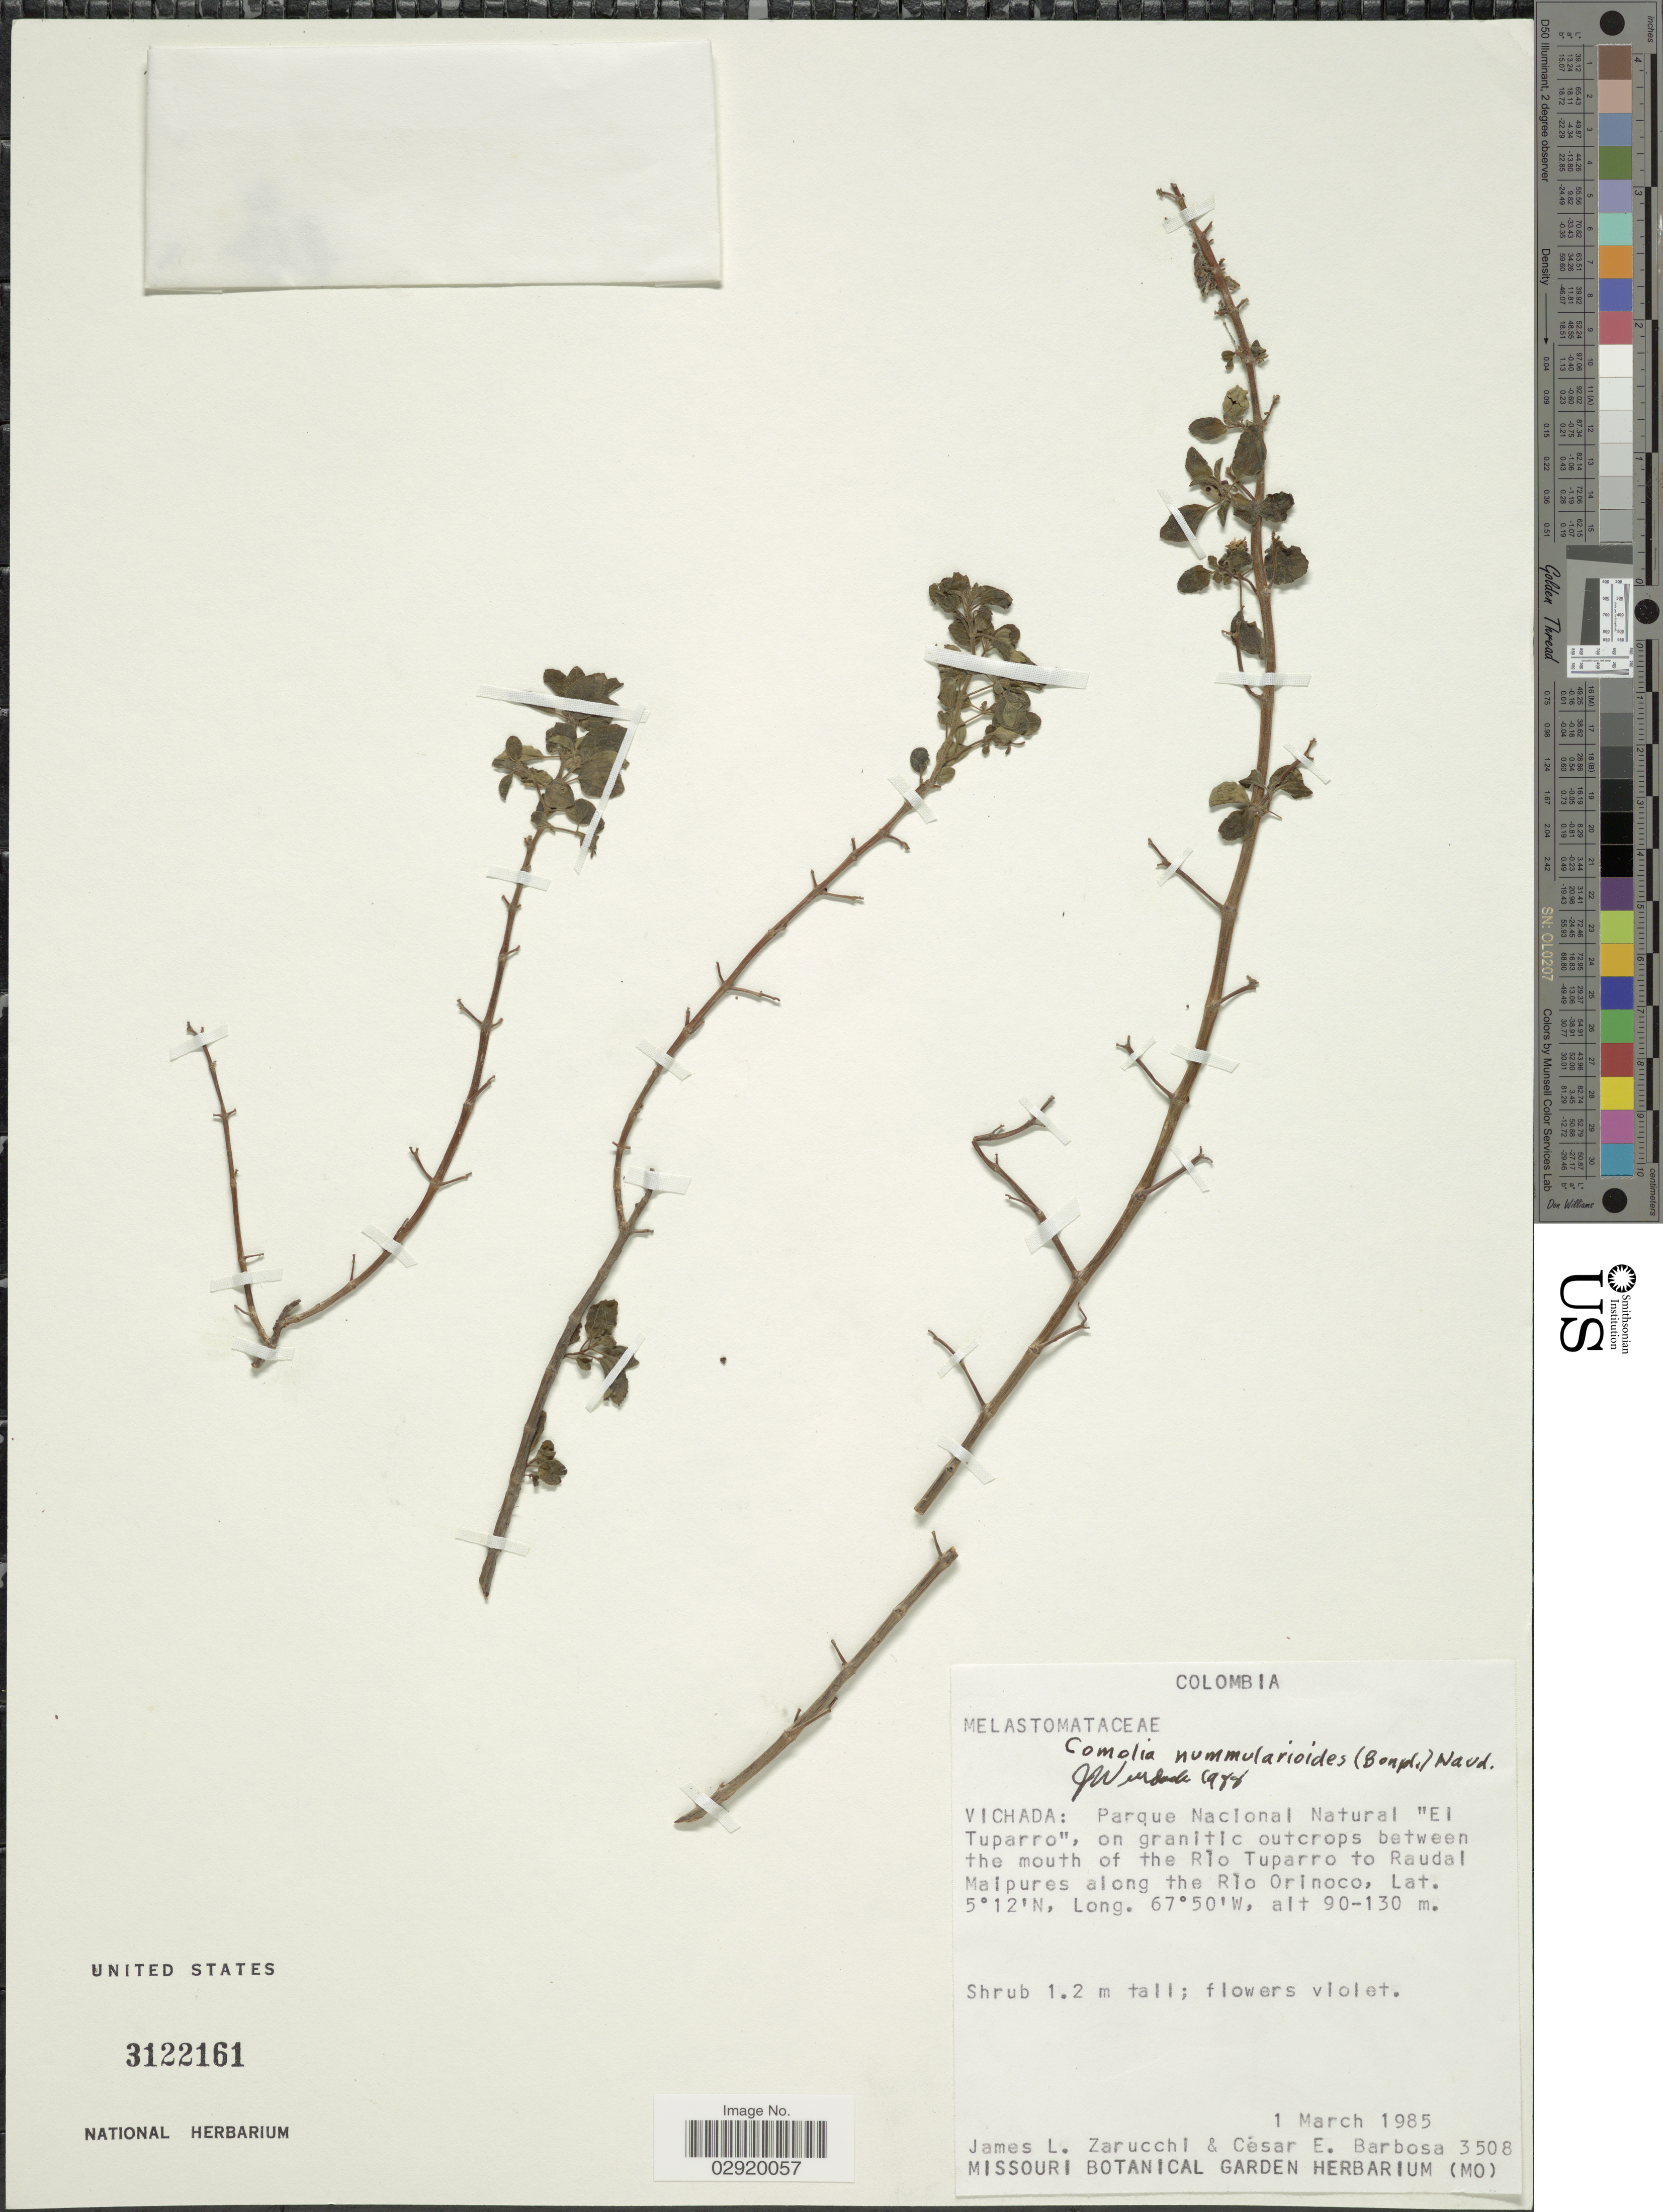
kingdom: Plantae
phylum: Tracheophyta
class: Magnoliopsida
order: Myrtales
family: Melastomataceae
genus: Comolia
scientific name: Comolia nummularioides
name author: (Bonpl.) Naudin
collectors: J. L. Zarucchi & C. E. Barbosa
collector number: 3508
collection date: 1985-03-01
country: Colombia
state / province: Vichada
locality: Parque Nacional Natural "El Tuparro", on granitic outcrops between the mouth of the Río Tuparro to Raudal Maipures along the Río Orinoco.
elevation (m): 90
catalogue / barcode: US 3122161